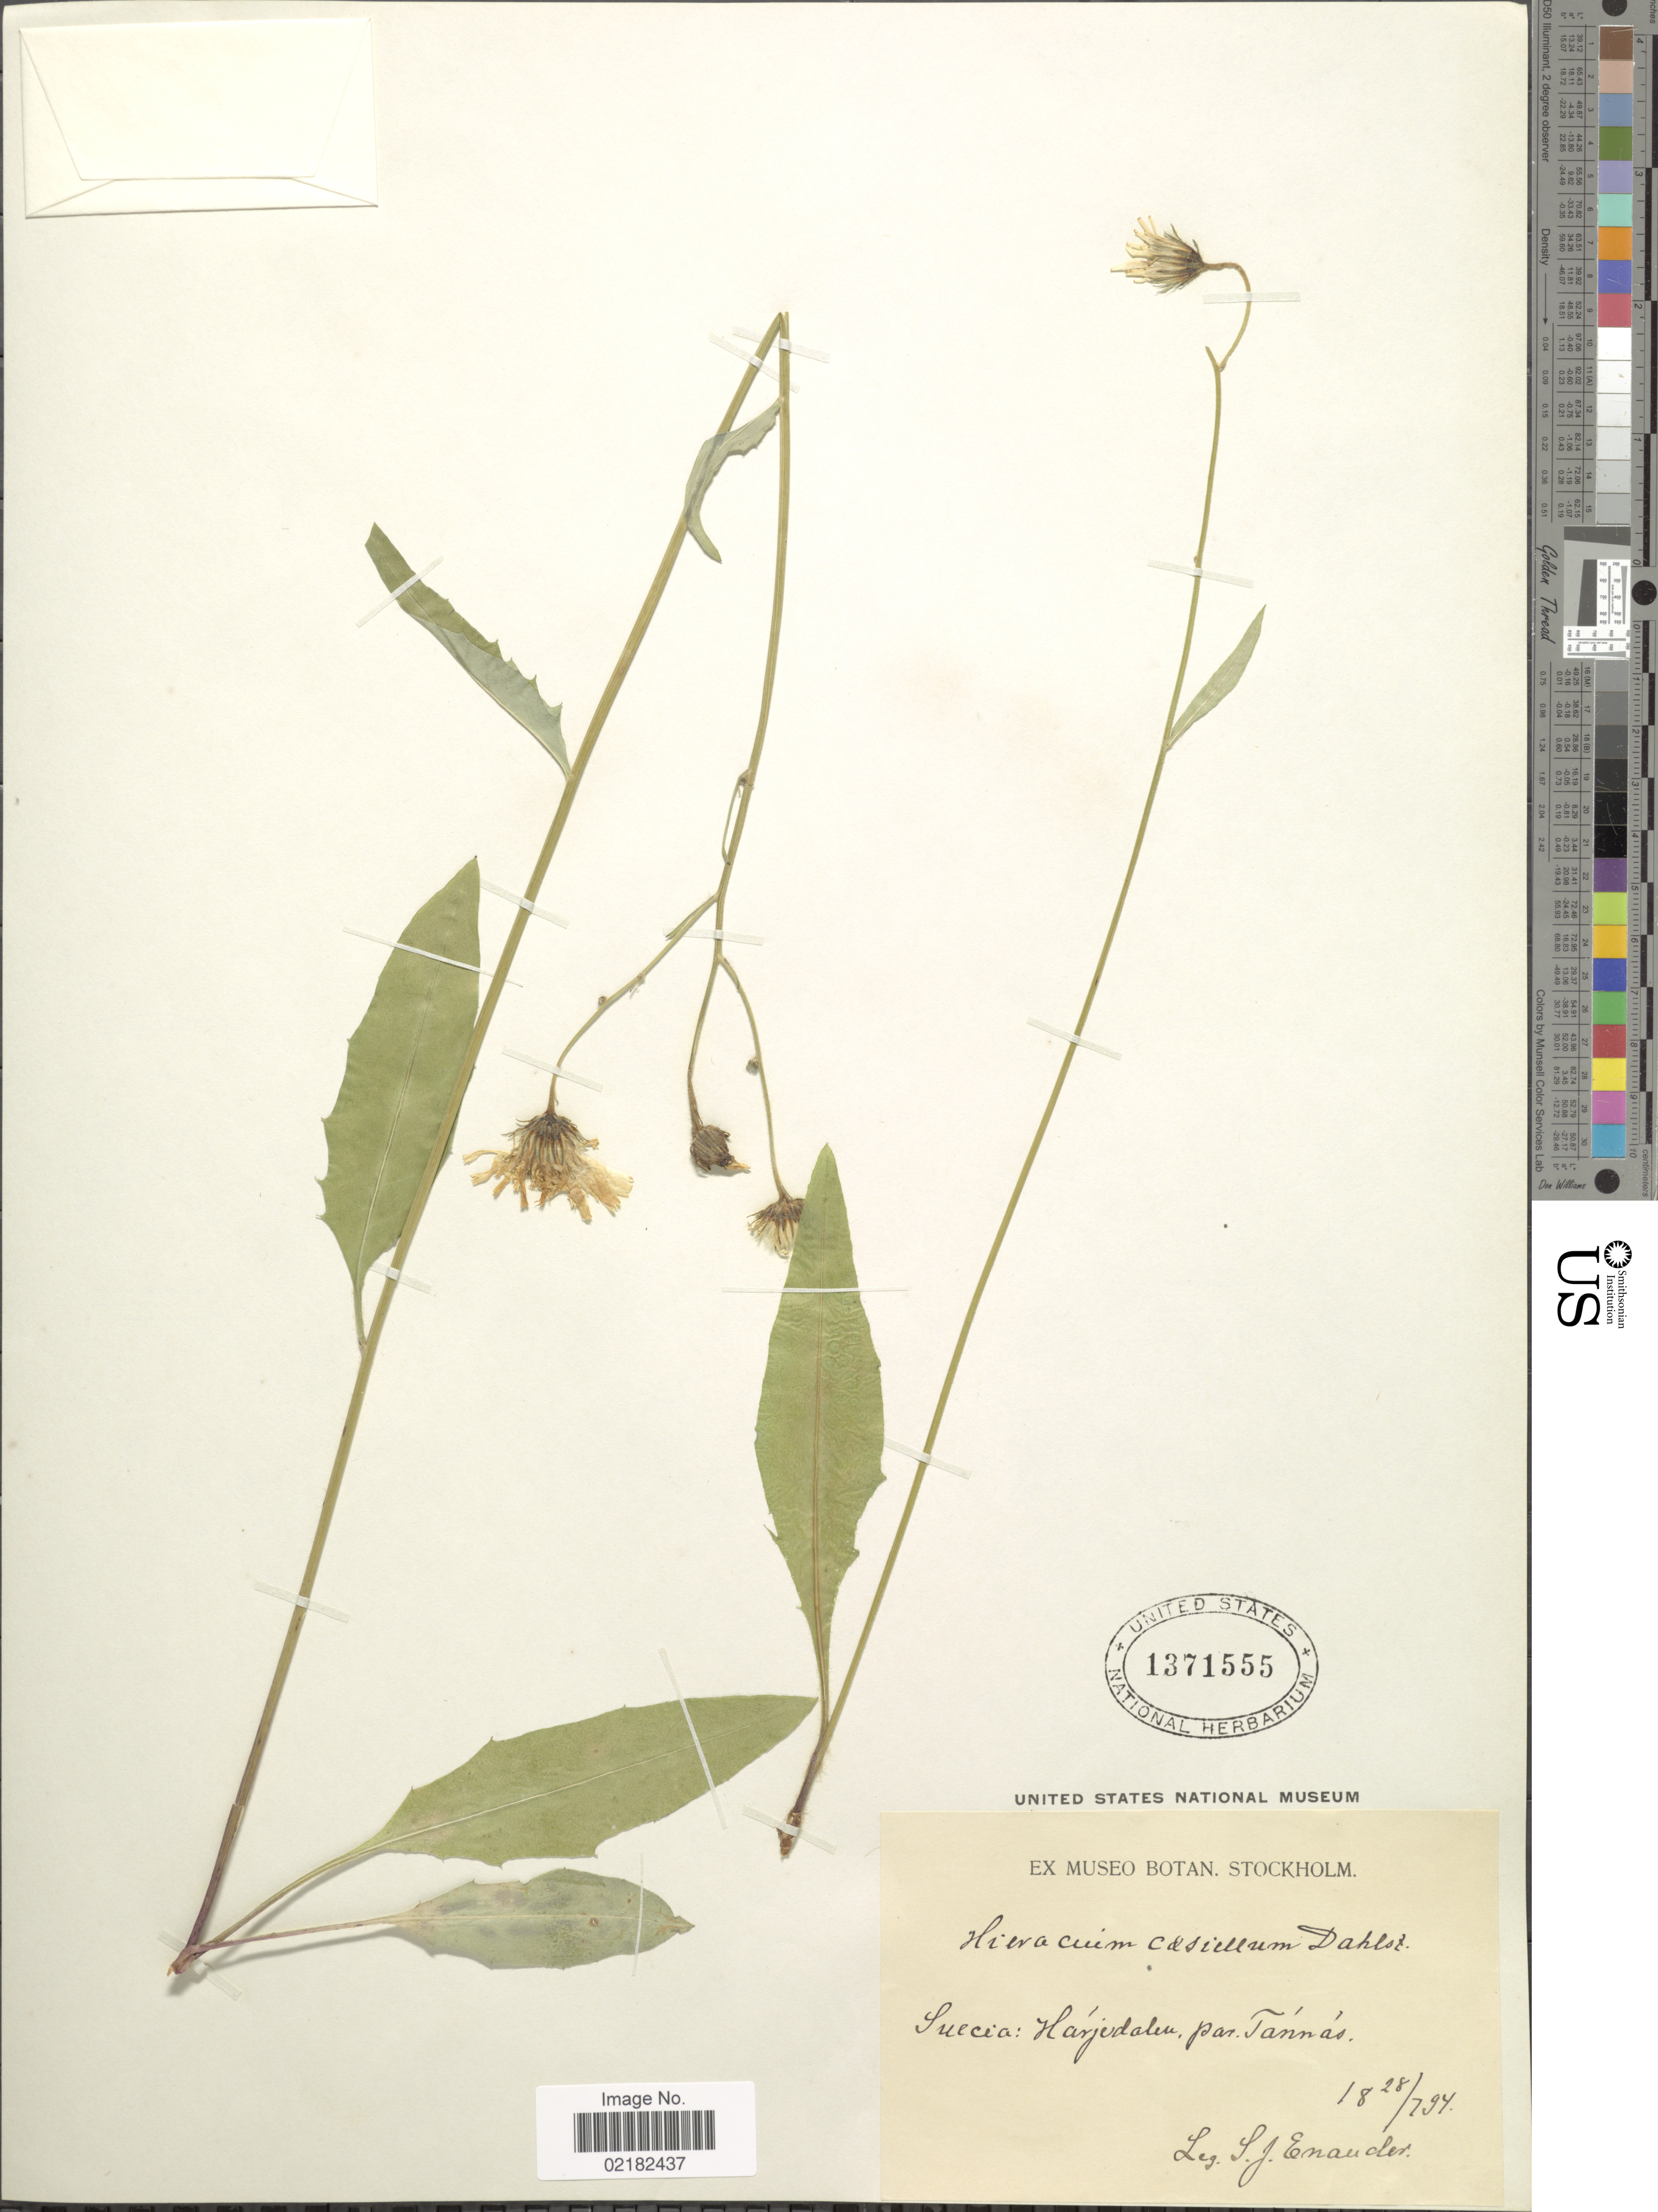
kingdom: Plantae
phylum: Tracheophyta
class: Magnoliopsida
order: Asterales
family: Asteraceae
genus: Hieracium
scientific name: Hieracium caesiellum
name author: Dahlst.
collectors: S. Enander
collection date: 1894-07-28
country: Sweden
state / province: Jamtland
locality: Suecia, Harjedalen, par. Tannas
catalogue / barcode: US 1371555